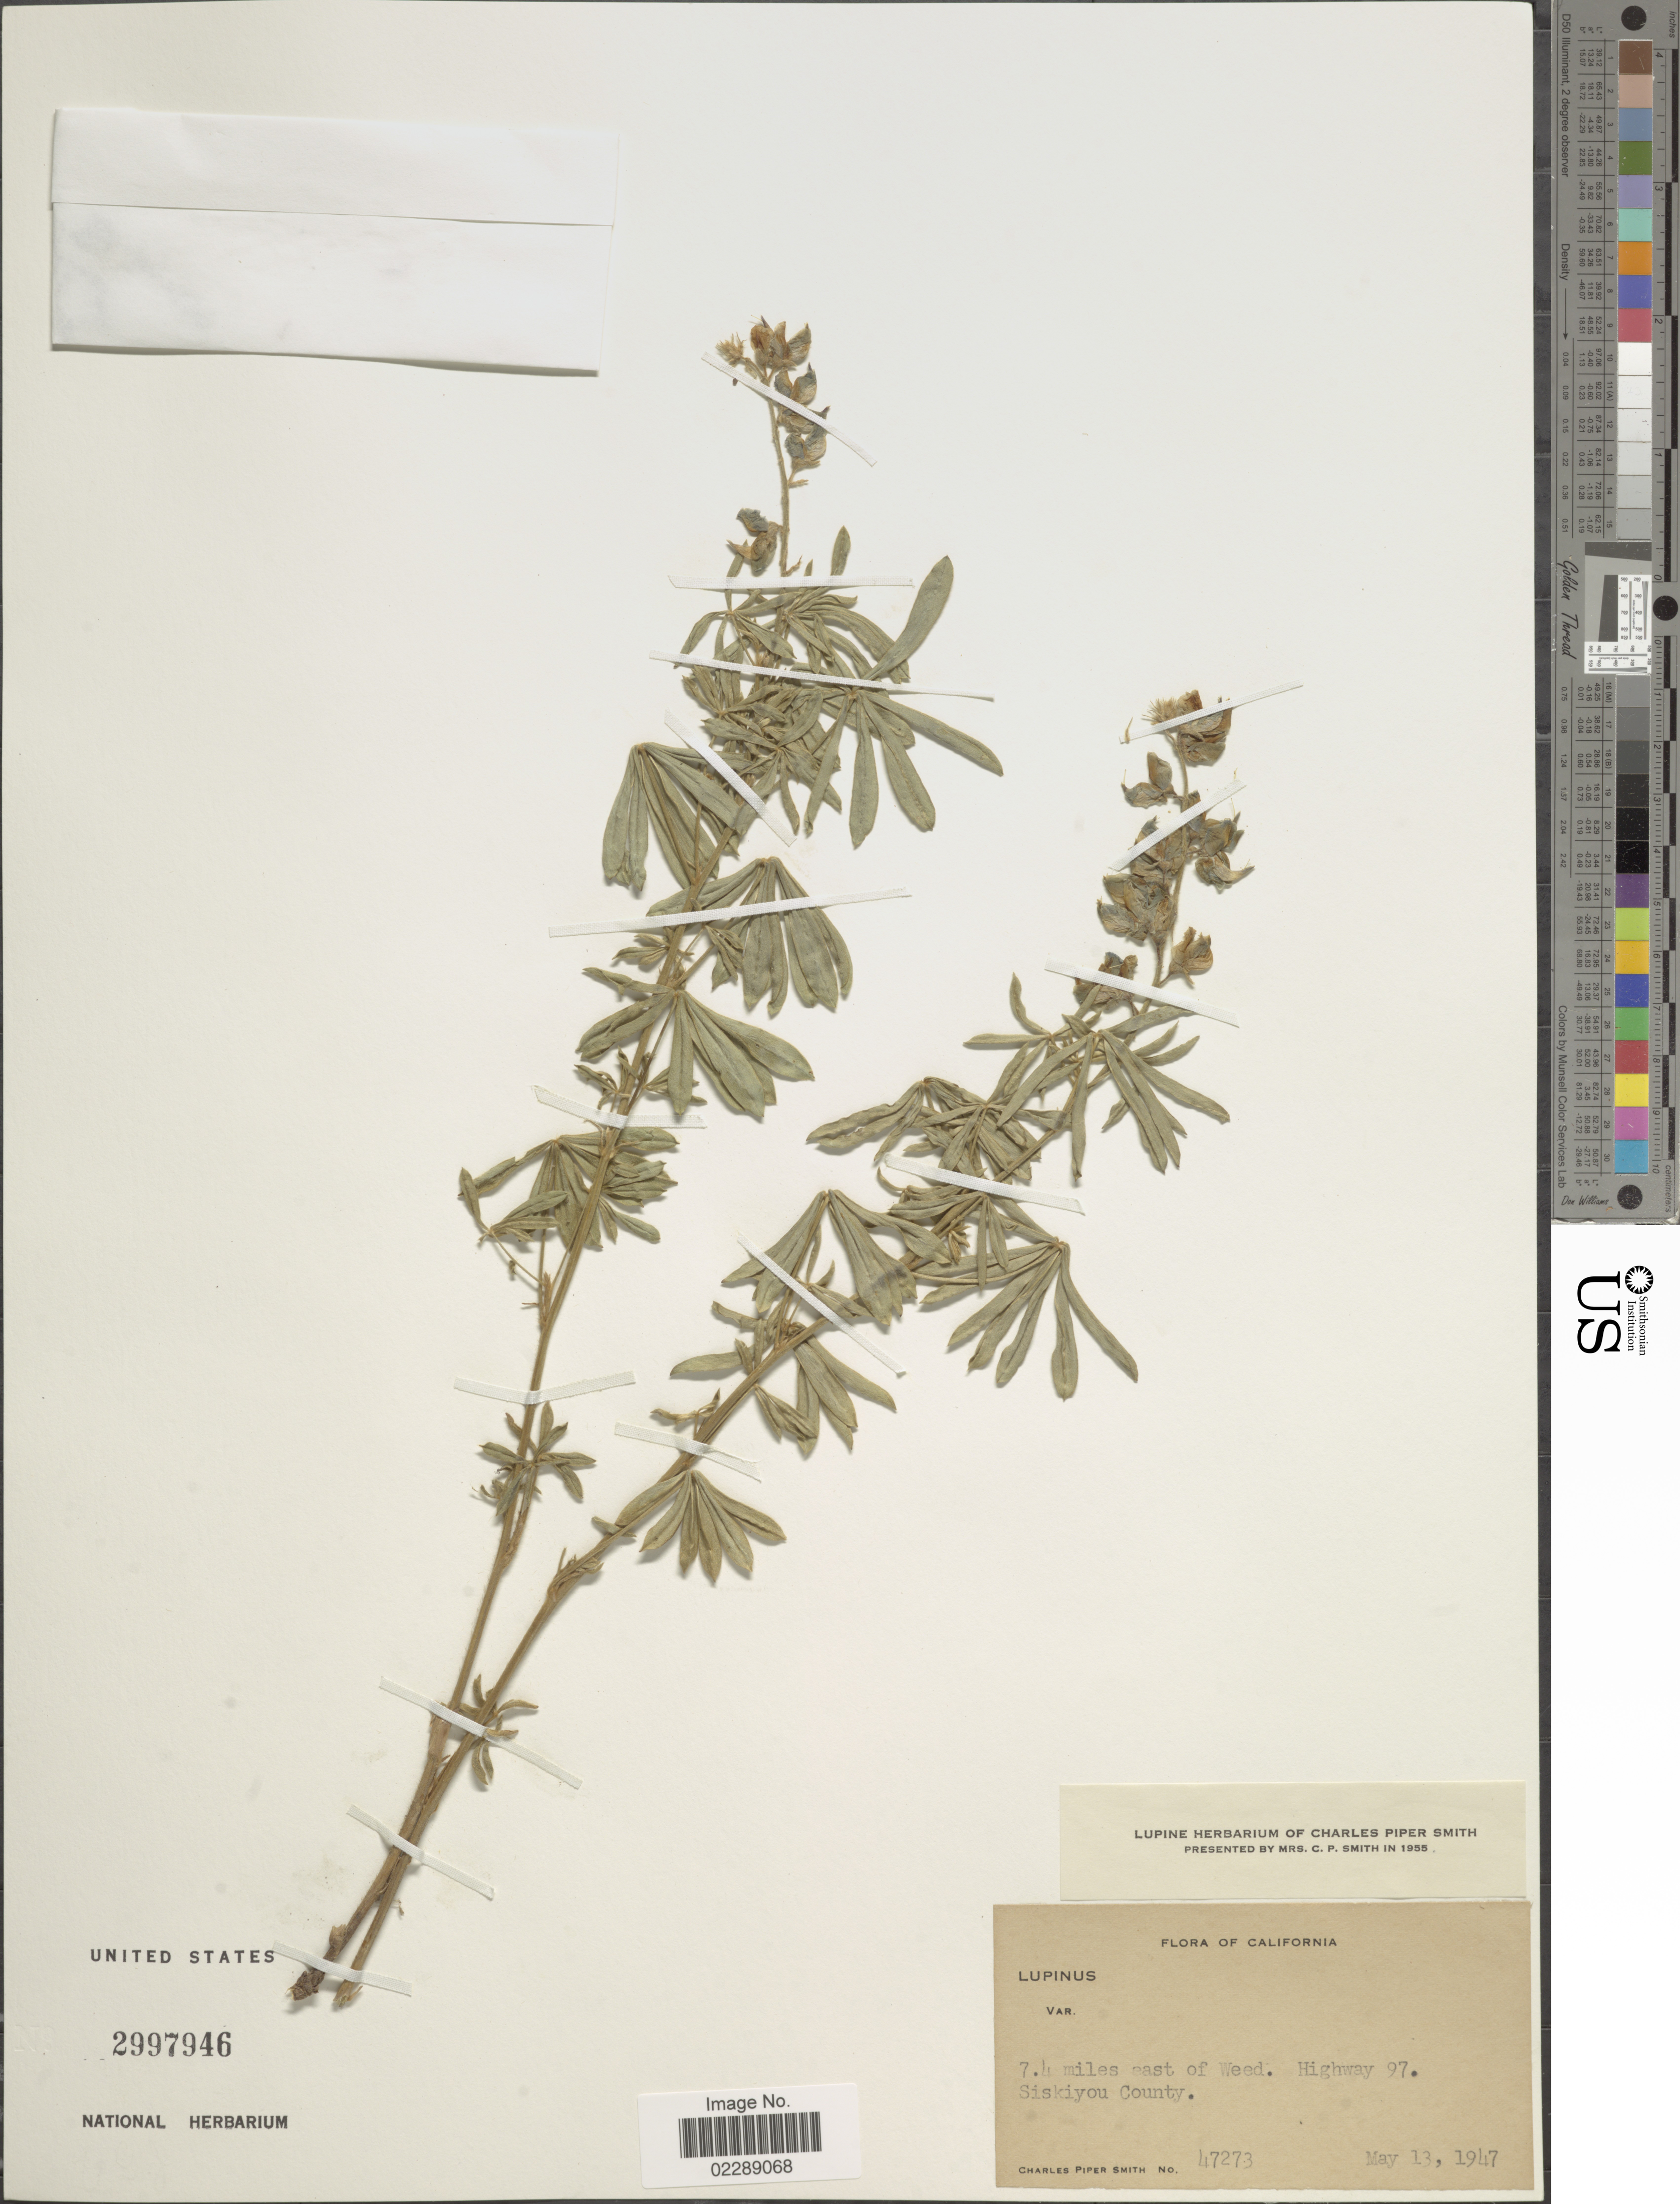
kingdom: Plantae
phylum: Tracheophyta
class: Magnoliopsida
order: Fabales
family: Fabaceae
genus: Lupinus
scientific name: Lupinus sp.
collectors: C. P. Smith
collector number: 47273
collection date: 1947-05-13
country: United States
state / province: California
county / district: Siskiyou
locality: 7.4 miles east of Weed, Highway 97, Siskiyou County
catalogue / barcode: US 2997946